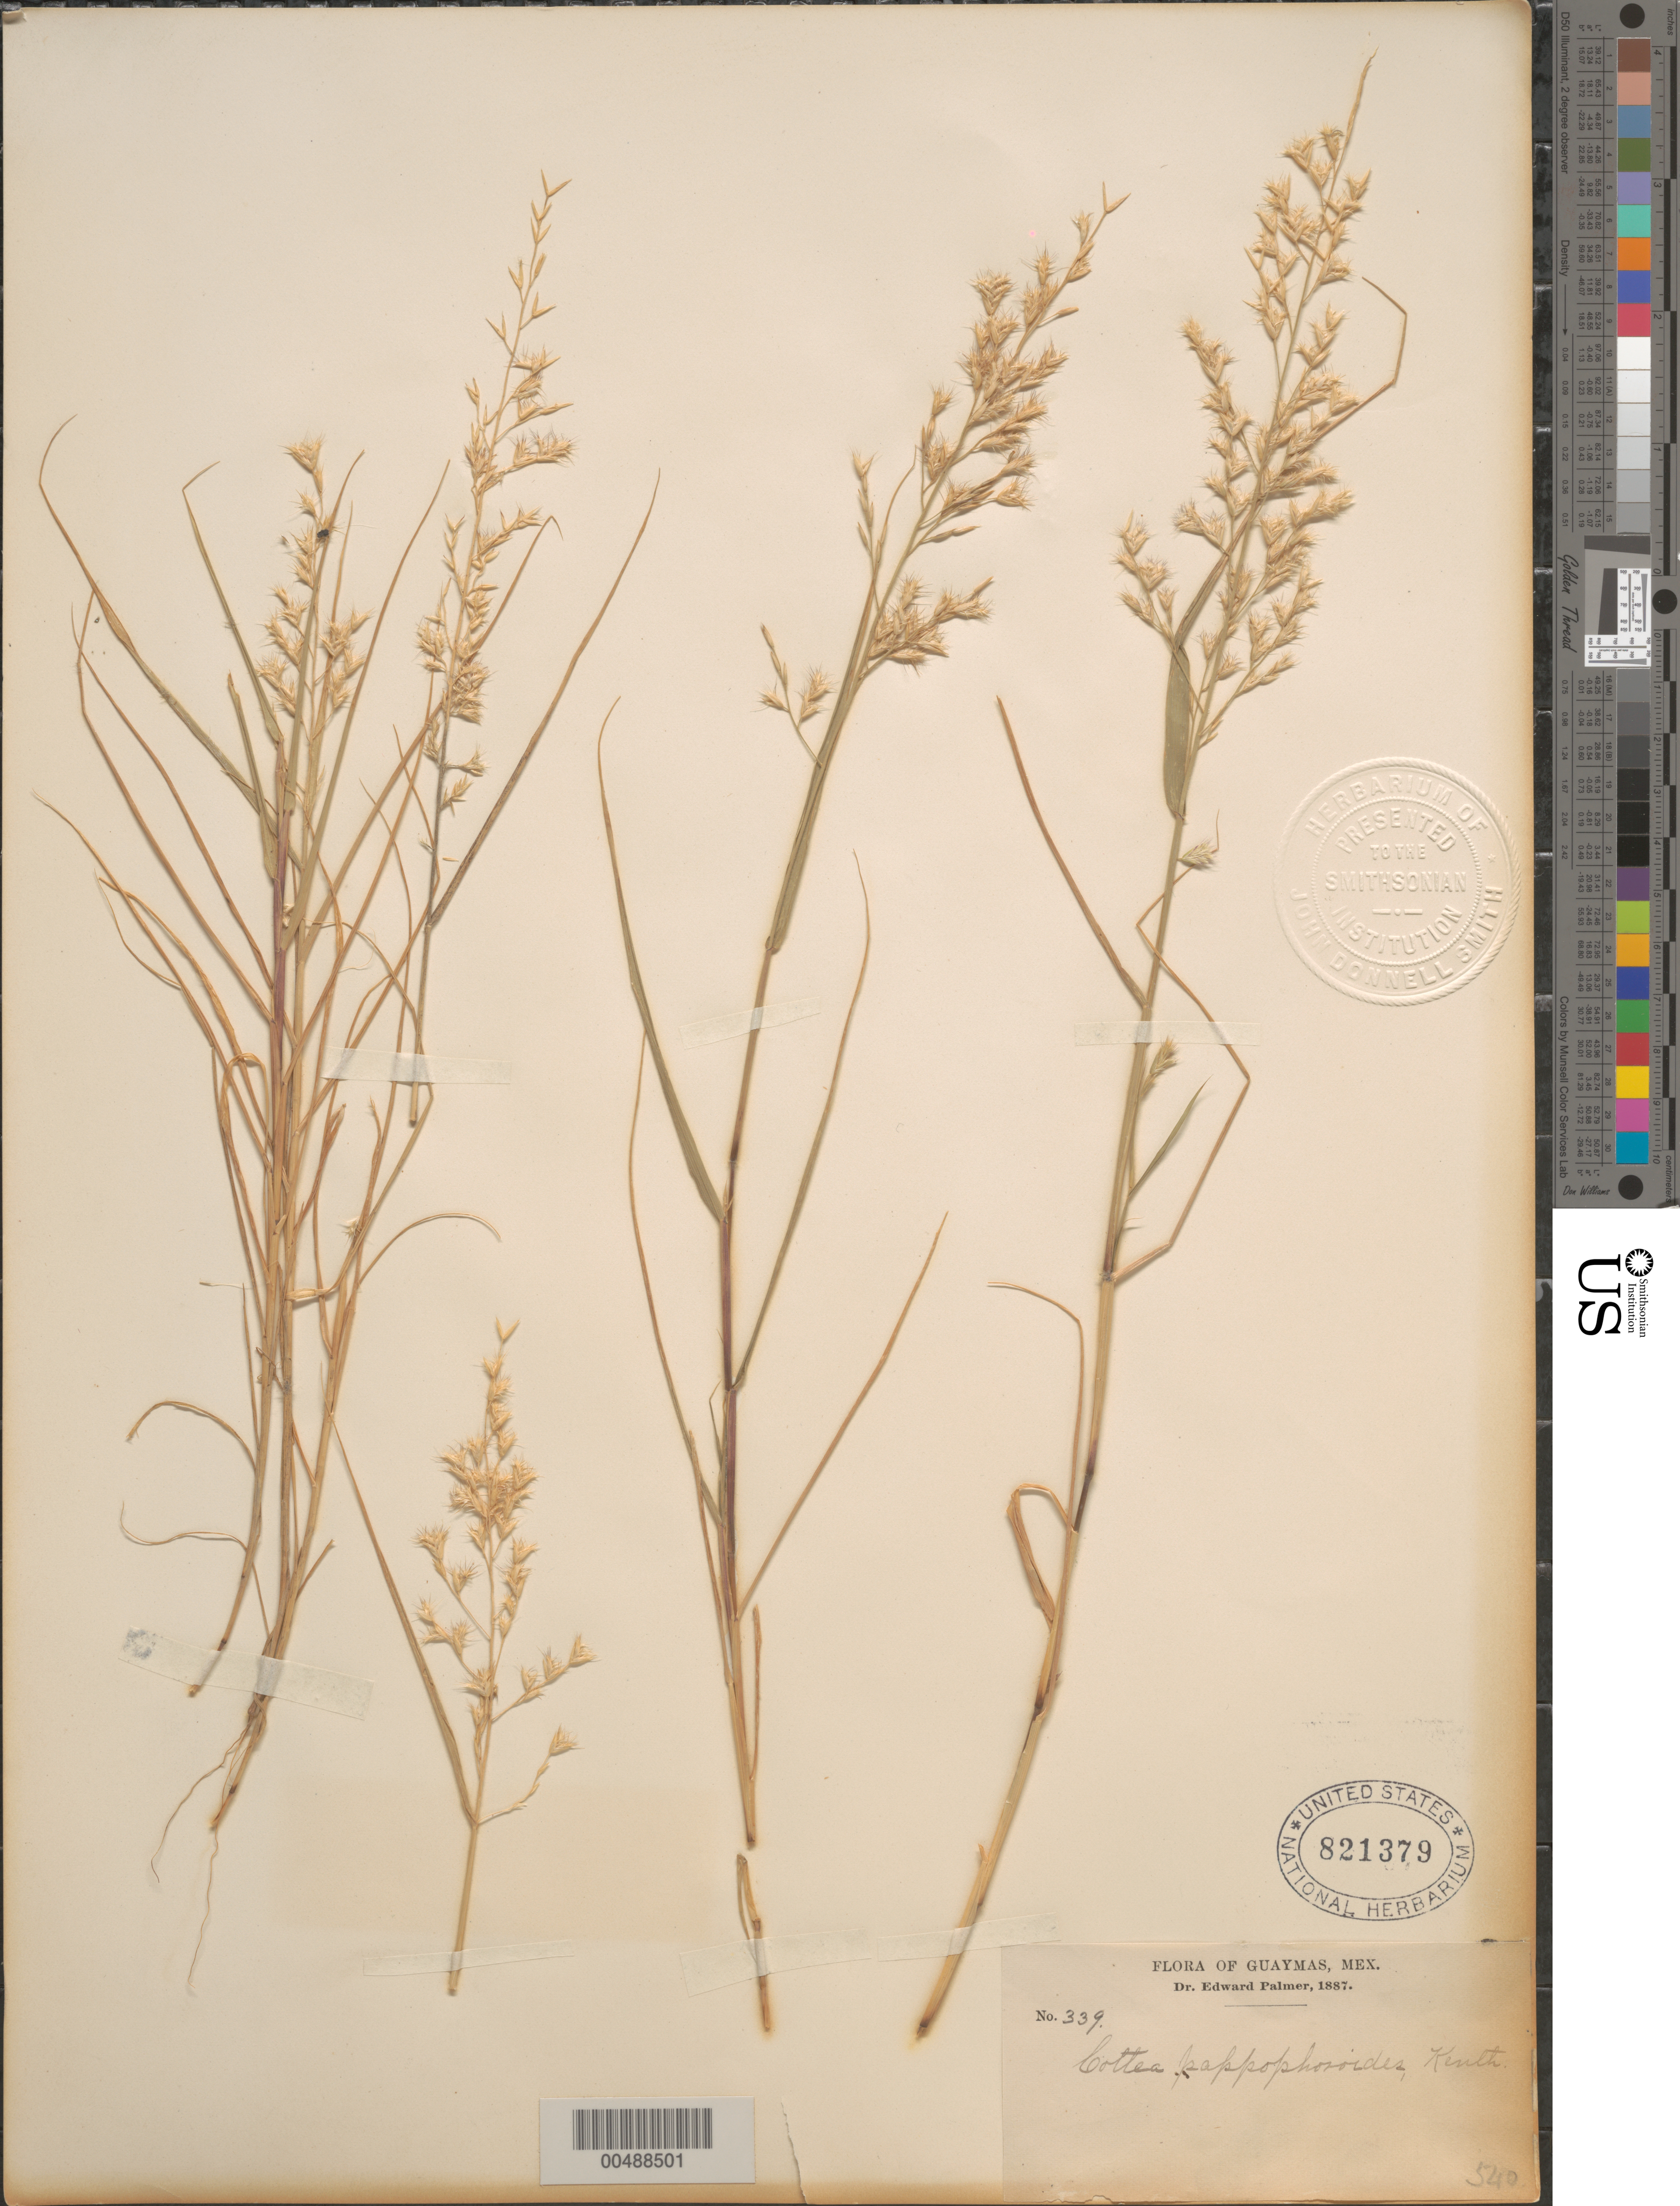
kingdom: Plantae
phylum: Tracheophyta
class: Liliopsida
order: Poales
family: Poaceae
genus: Cottea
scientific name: Cottea pappophoroides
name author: Kunth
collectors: E. Palmer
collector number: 339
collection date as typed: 1887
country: Mexico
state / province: Sonora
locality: Guaymas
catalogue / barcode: US 821379